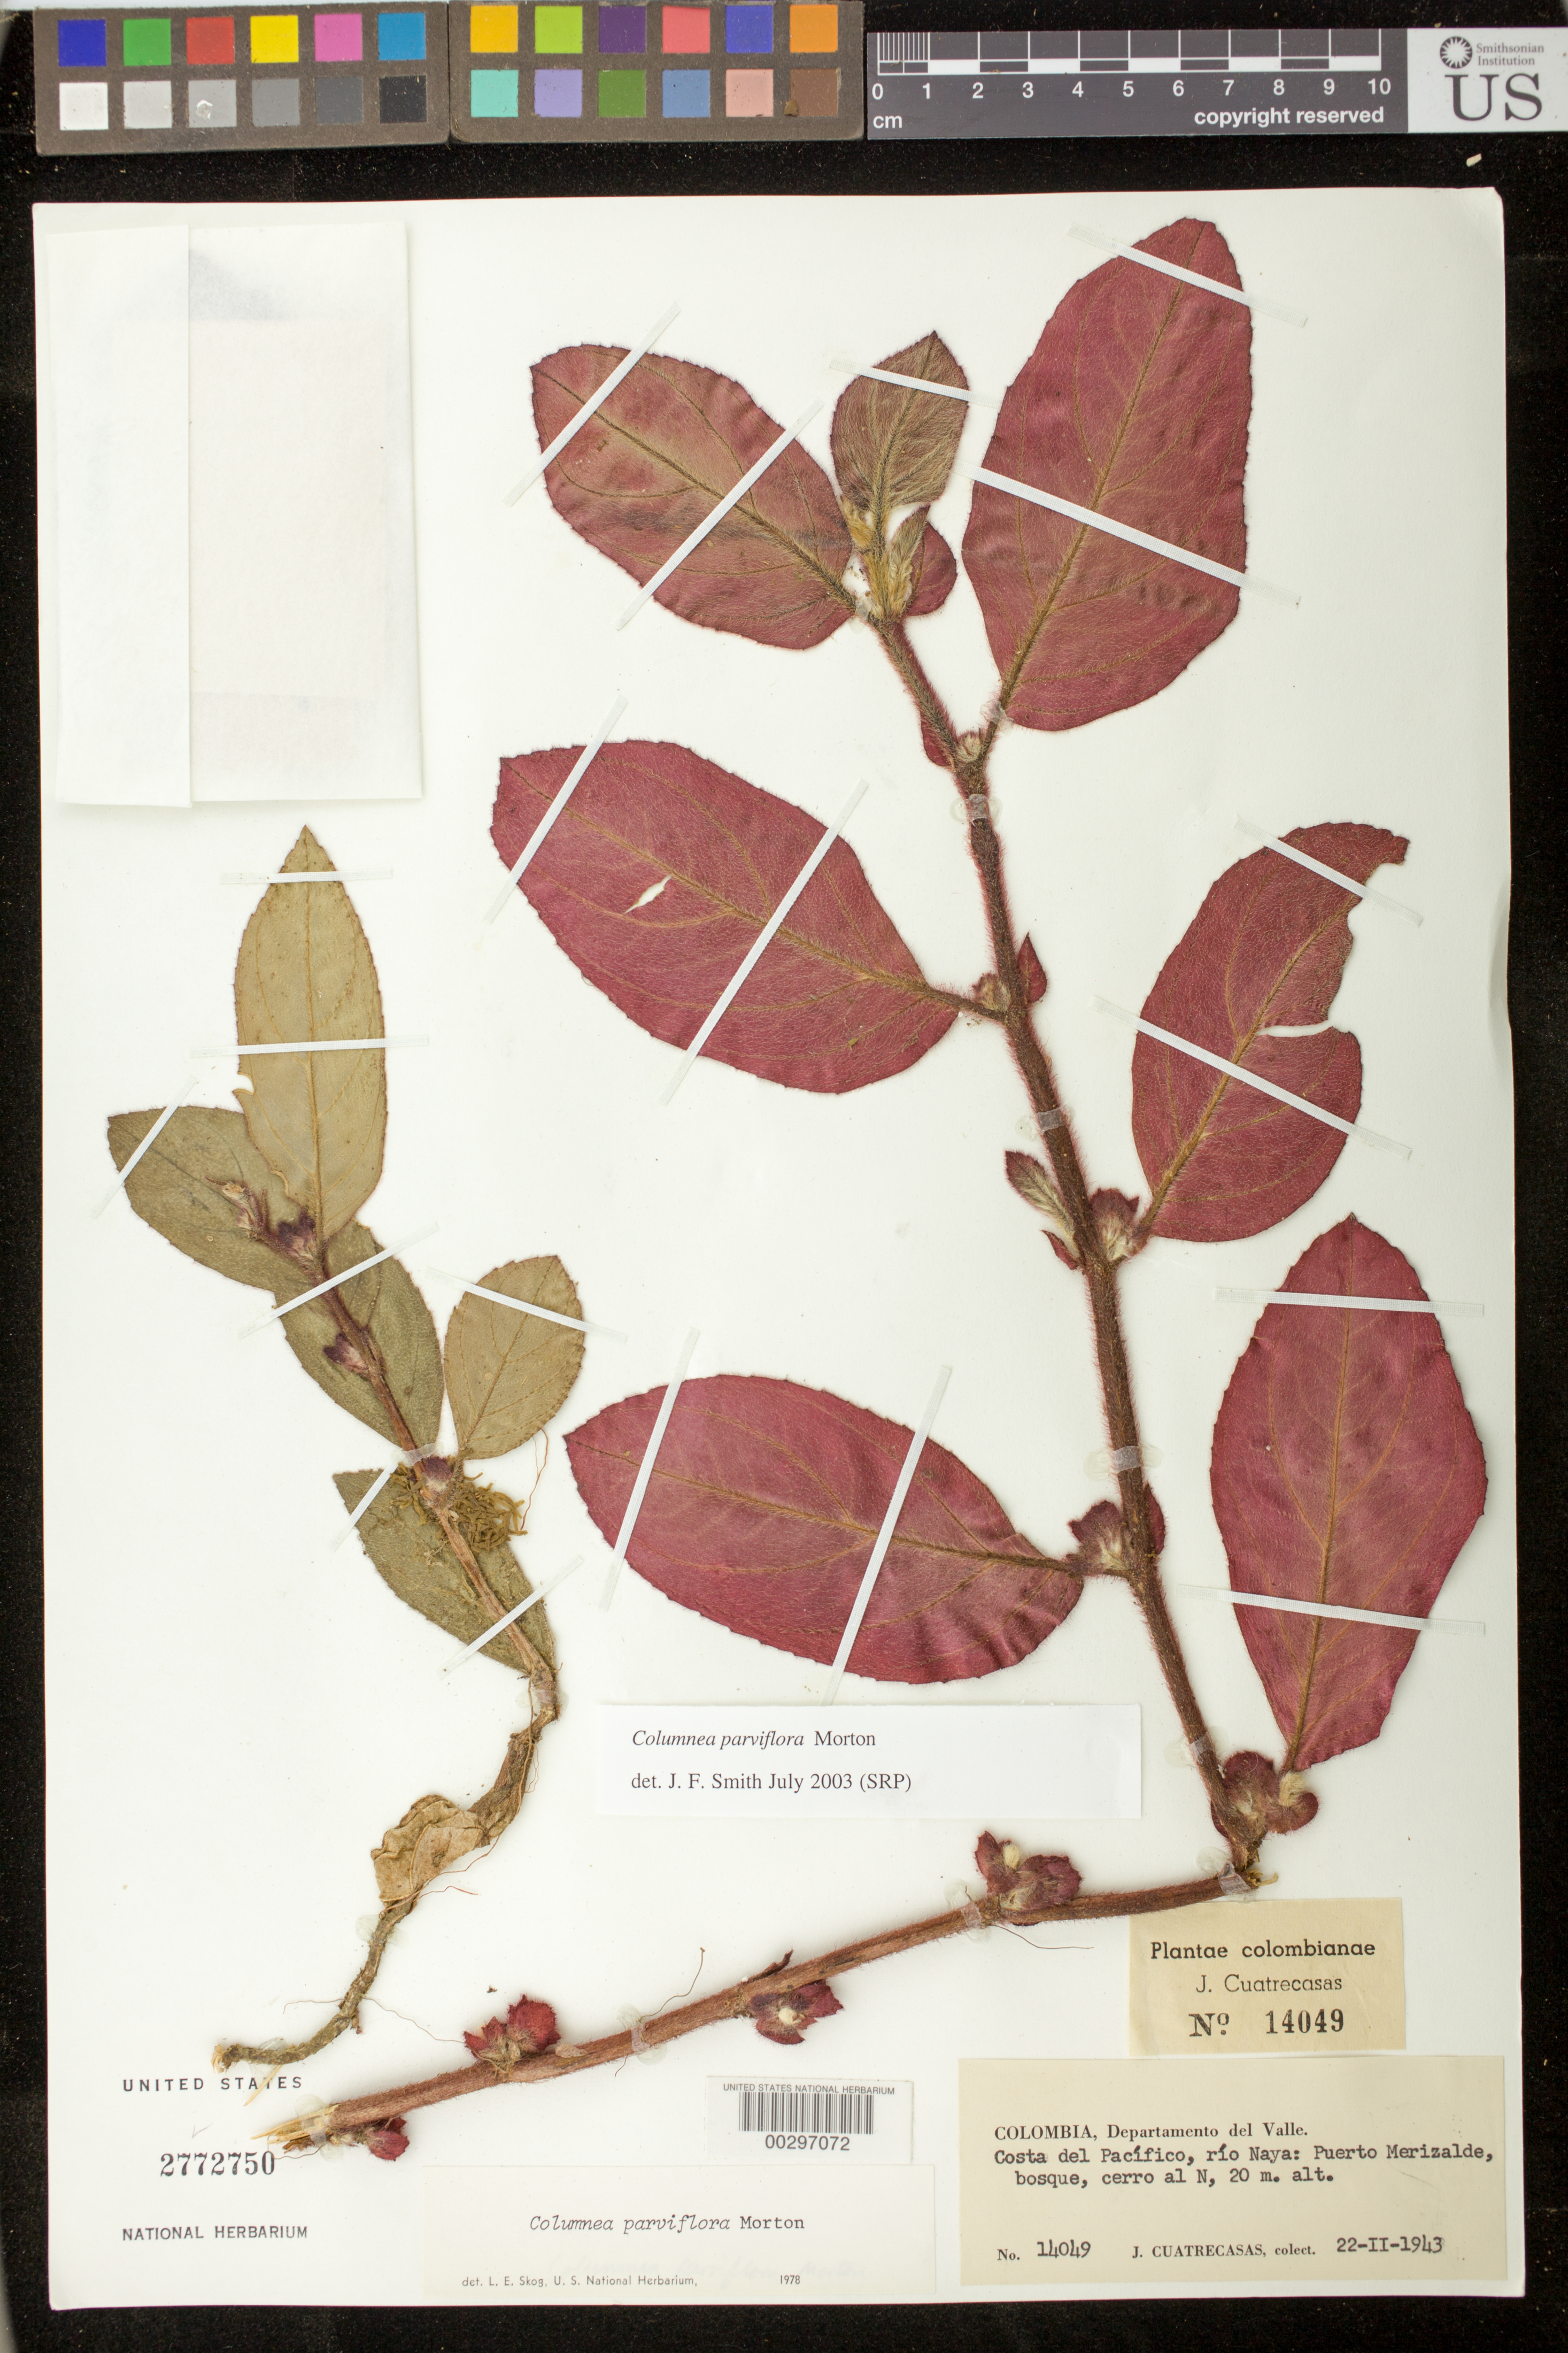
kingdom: Plantae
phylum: Tracheophyta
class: Magnoliopsida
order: Lamiales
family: Gesneriaceae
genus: Columnea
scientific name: Columnea herthae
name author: Mansf.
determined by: Clark, J. L.; Skog, Laurence E.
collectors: J. Cuatrecasas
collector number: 14049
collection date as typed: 22 Feb 1943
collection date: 1943-02-22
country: Colombia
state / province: Valle del Cauca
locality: Puerto Merizalde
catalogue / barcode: US 2772750